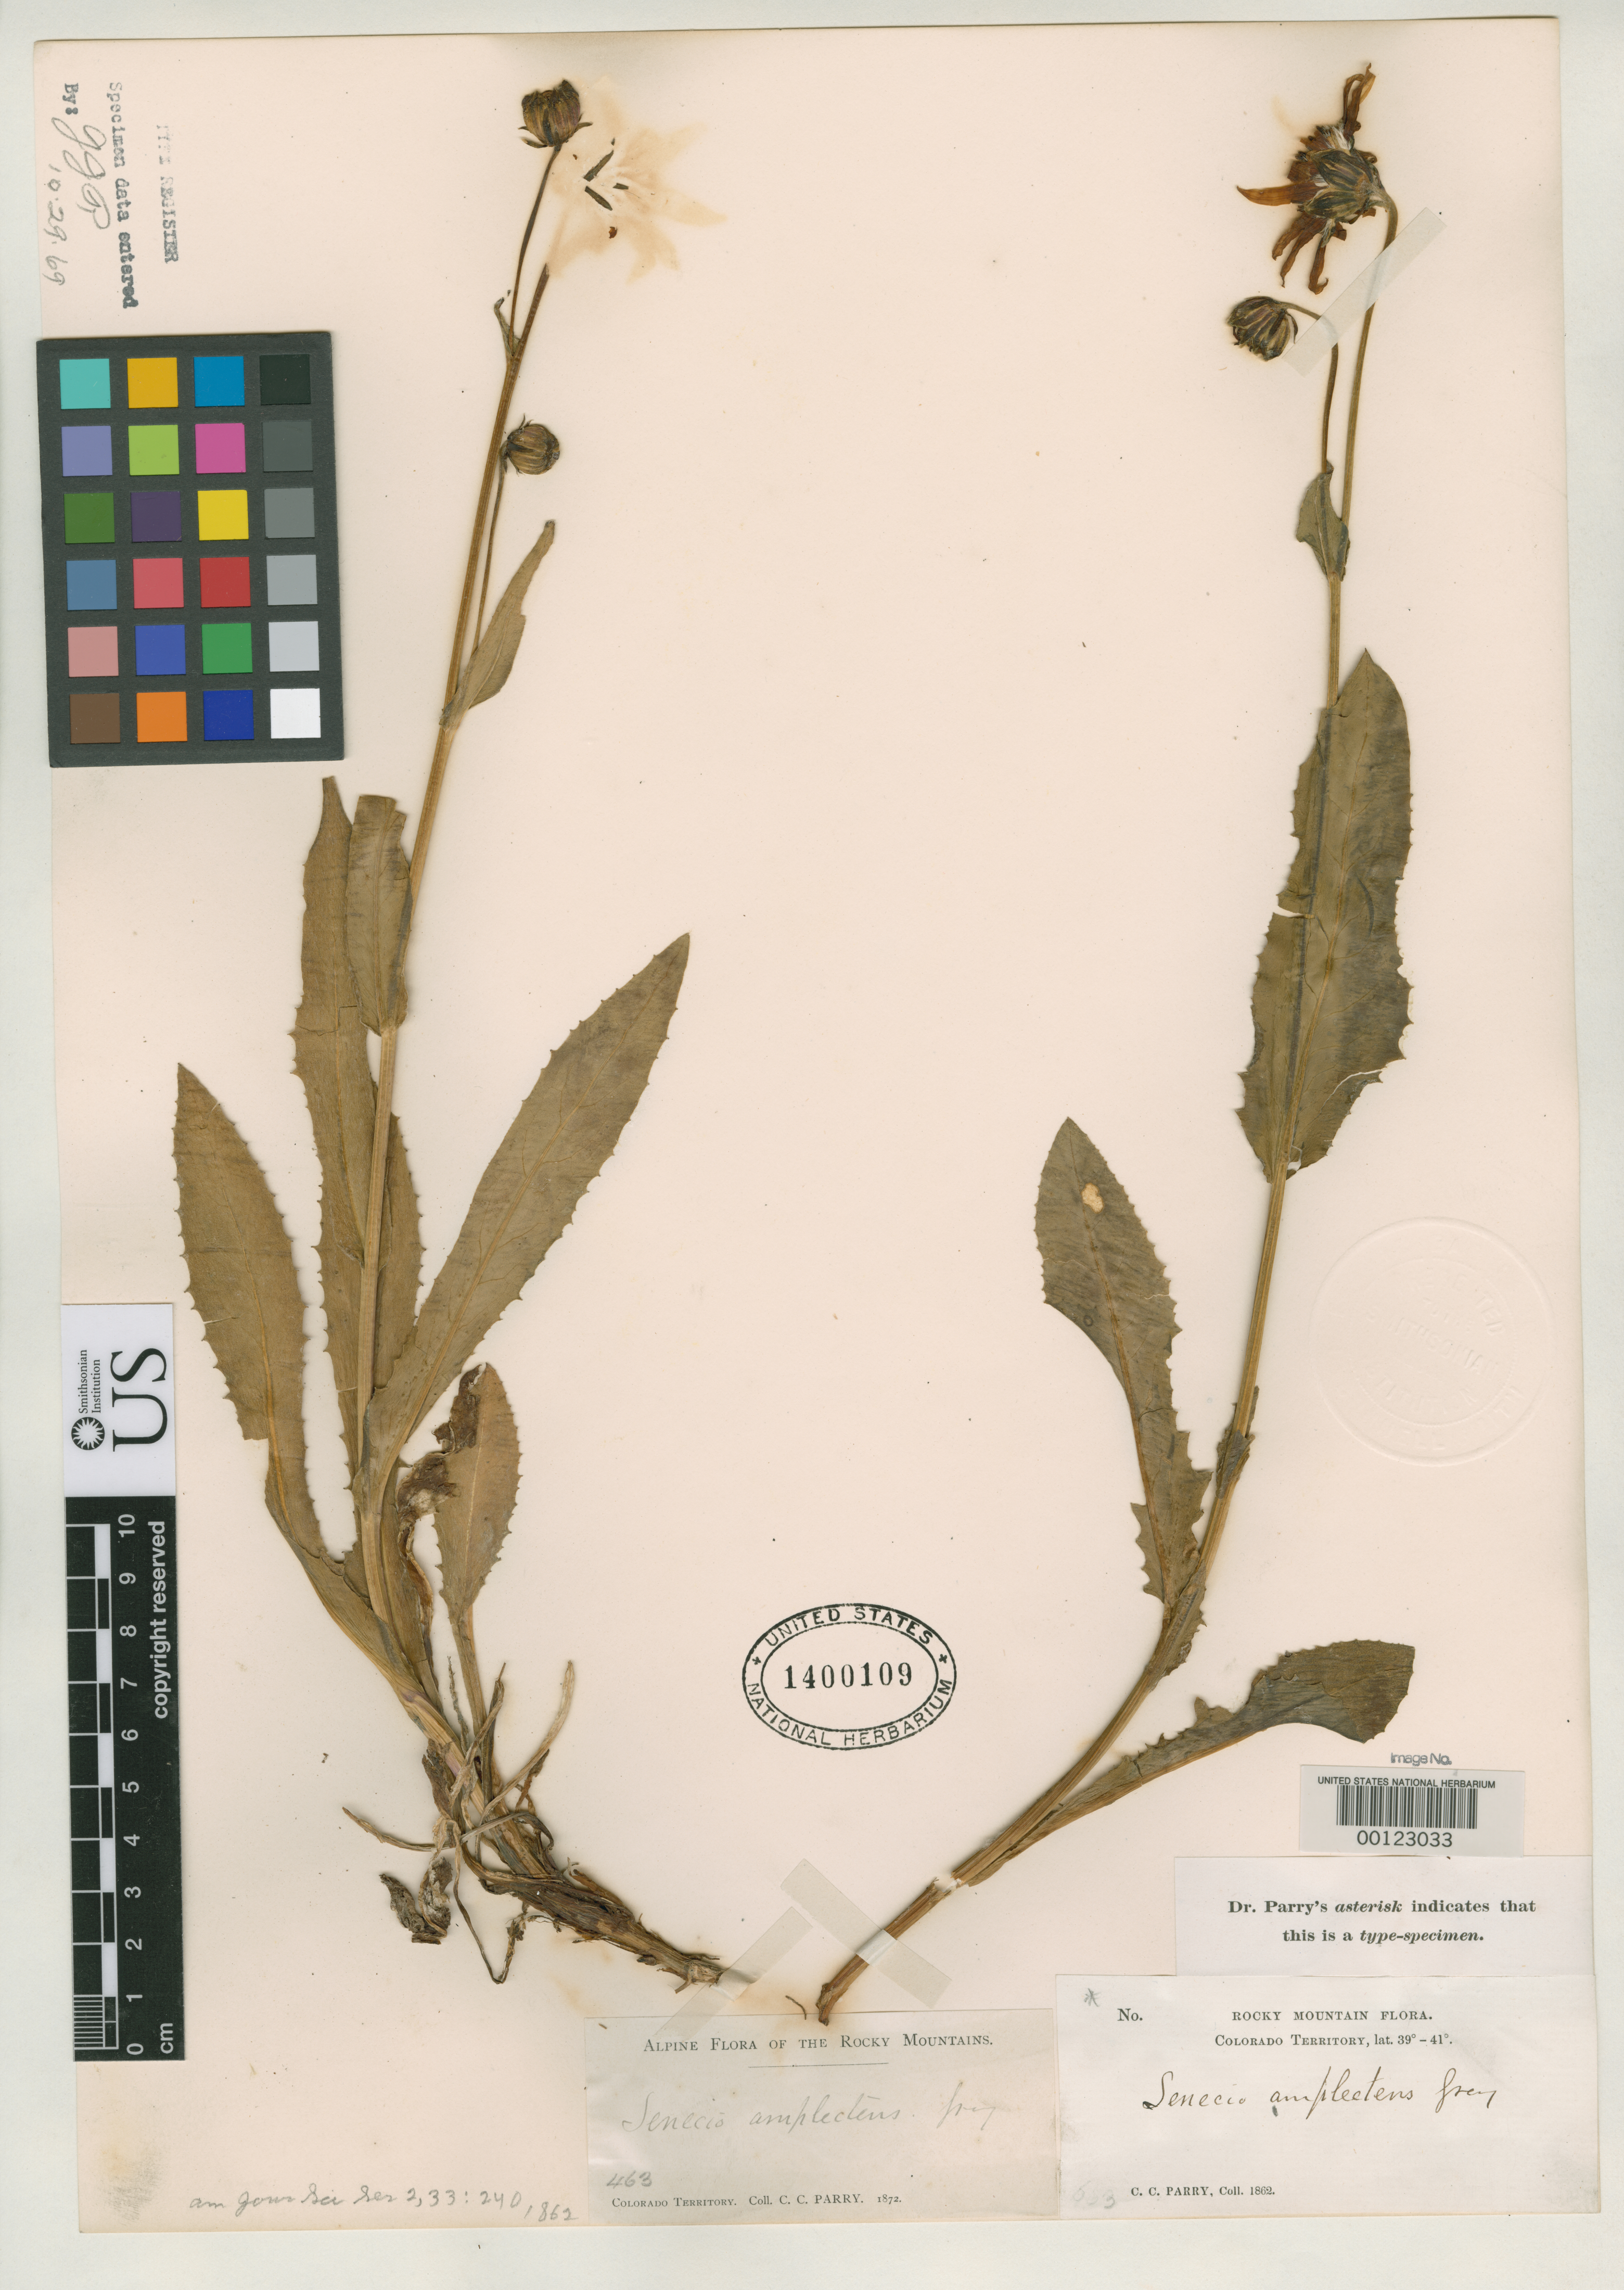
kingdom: Plantae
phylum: Tracheophyta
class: Magnoliopsida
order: Asterales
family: Asteraceae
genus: Senecio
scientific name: Senecio amplectens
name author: A. Gray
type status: Isotype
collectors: C. C. Parry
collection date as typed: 1862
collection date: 1862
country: United States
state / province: Colorado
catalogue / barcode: US 1400109